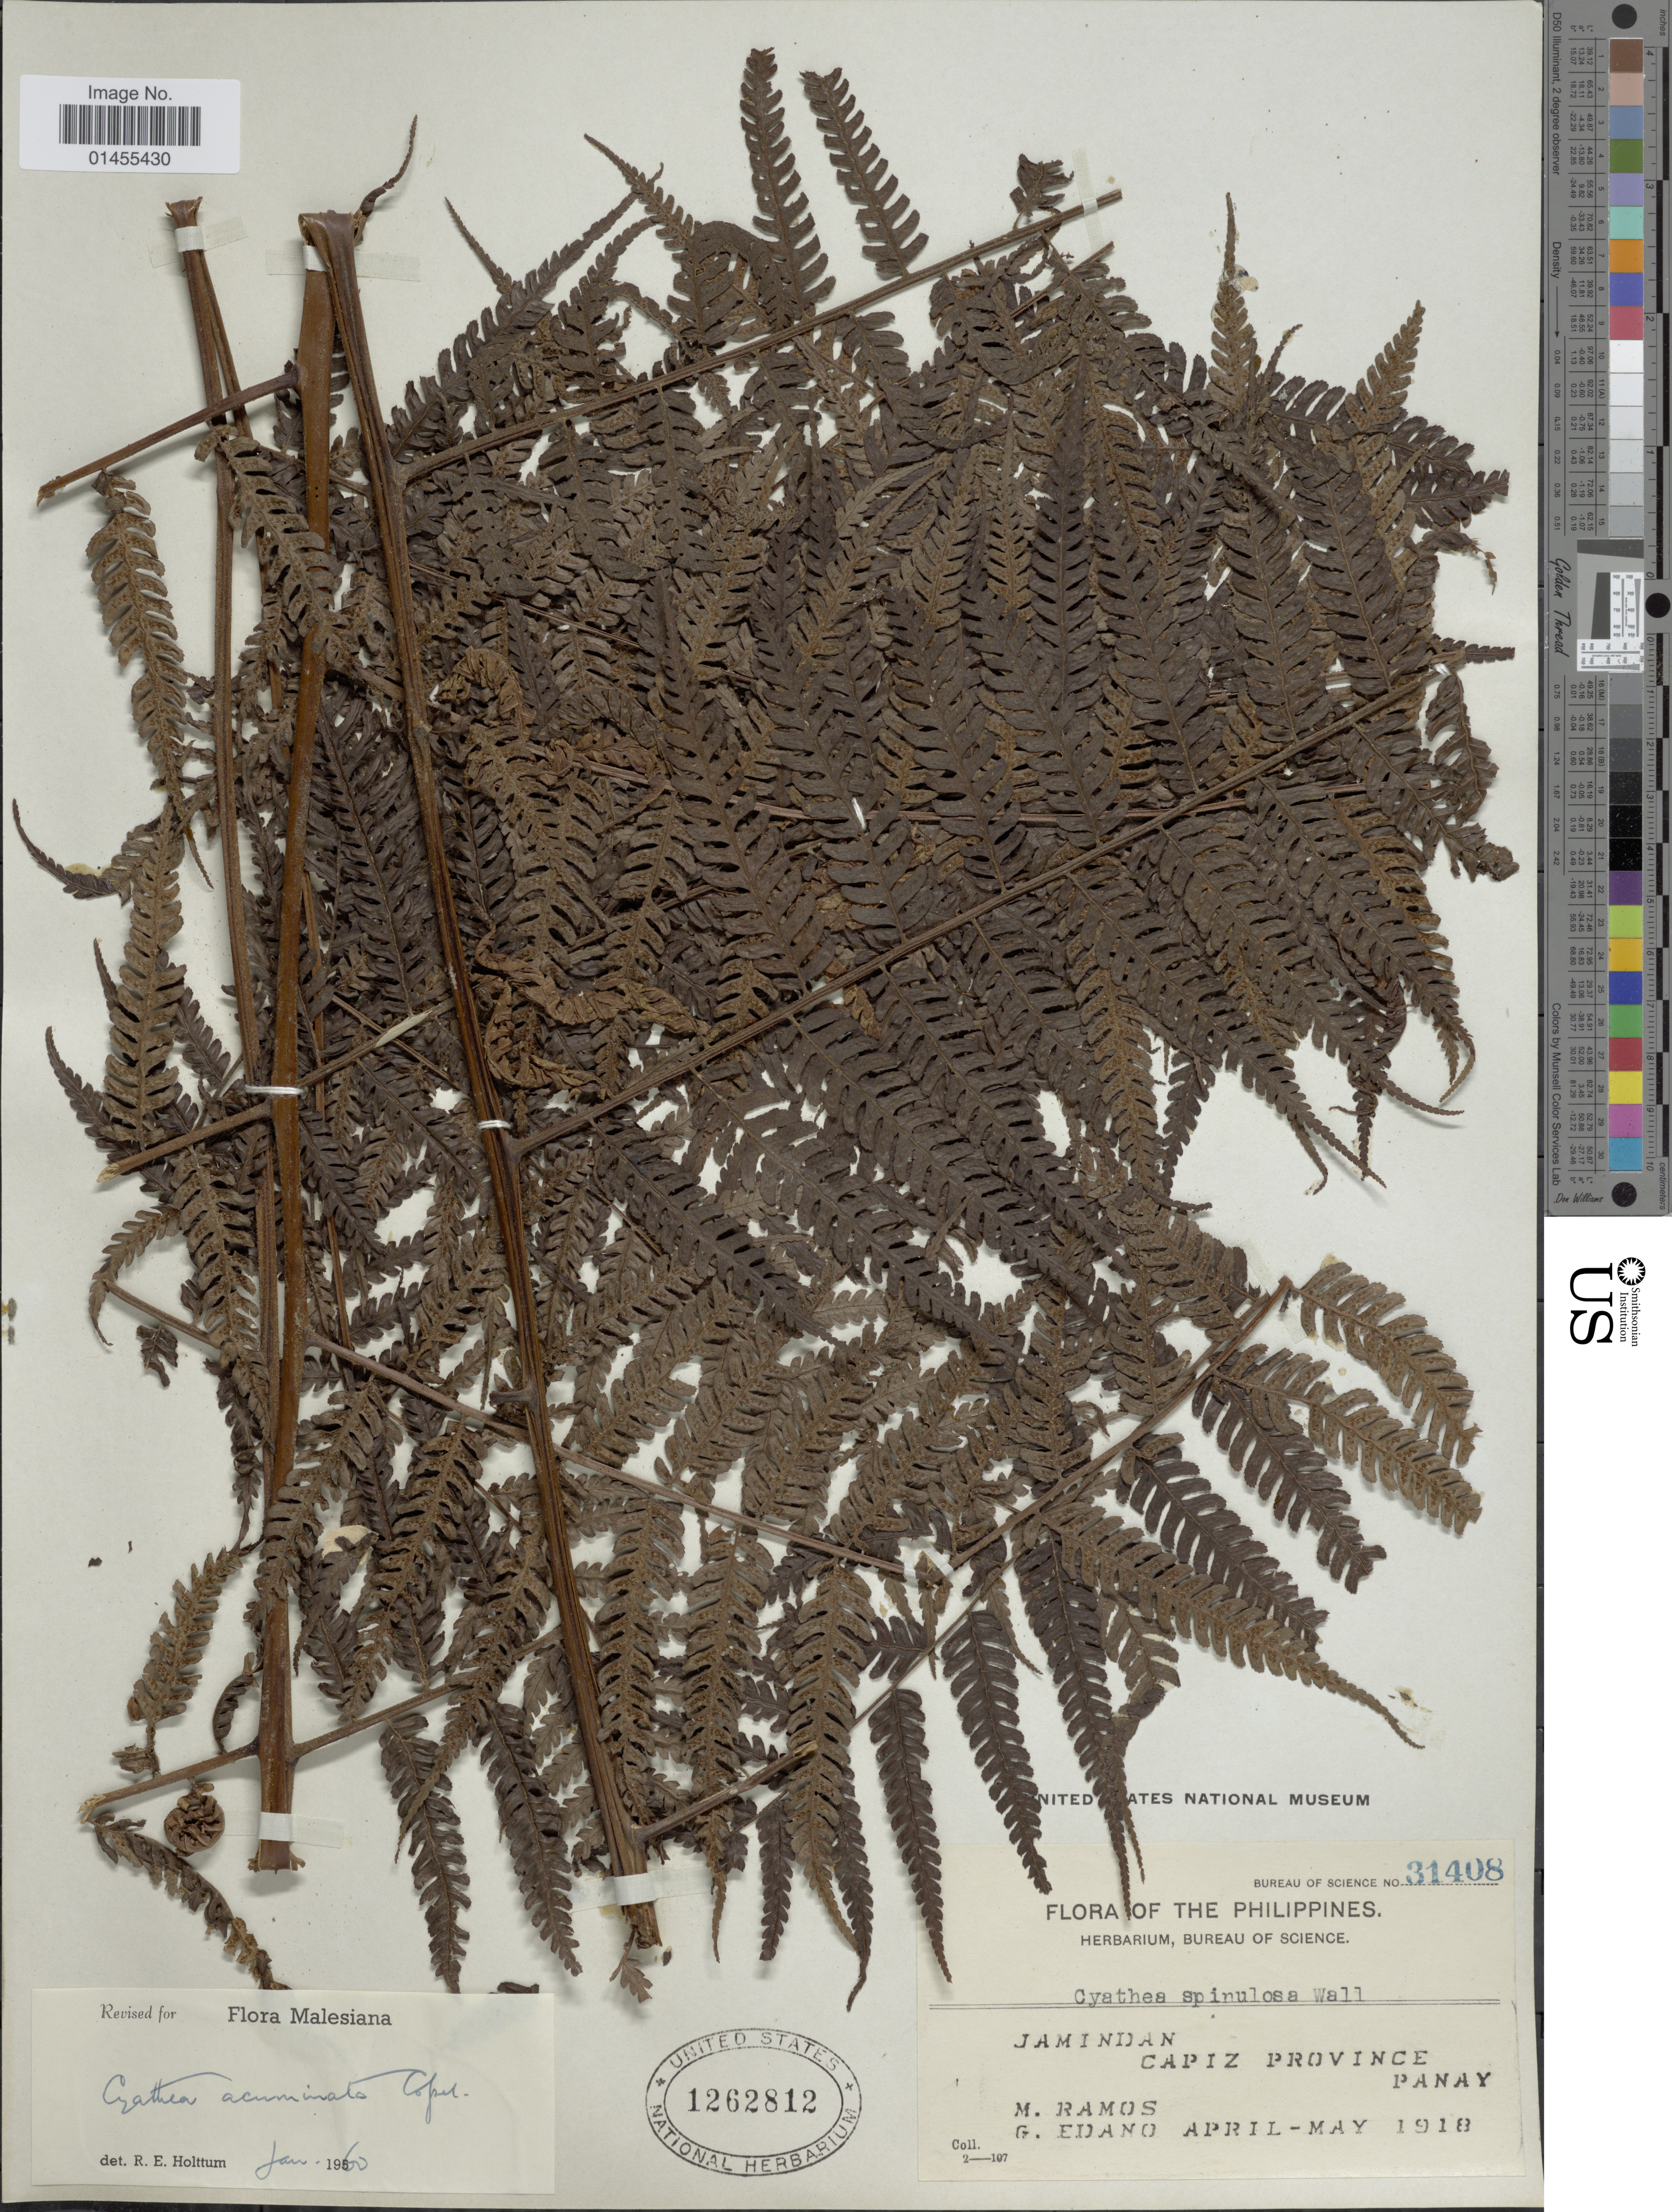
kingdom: Plantae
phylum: Tracheophyta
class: Polypodiopsida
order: Cyatheales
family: Cyatheaceae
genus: Alsophila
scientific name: Alsophila acuminata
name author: (Copel.) R.M. Tryon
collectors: M. Ramos & G. Edaño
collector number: Bureau of Science 31408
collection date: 1918-04/1918-05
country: Philippines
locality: Lihbacao, Capiz Province, Panay.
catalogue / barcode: US 1262812